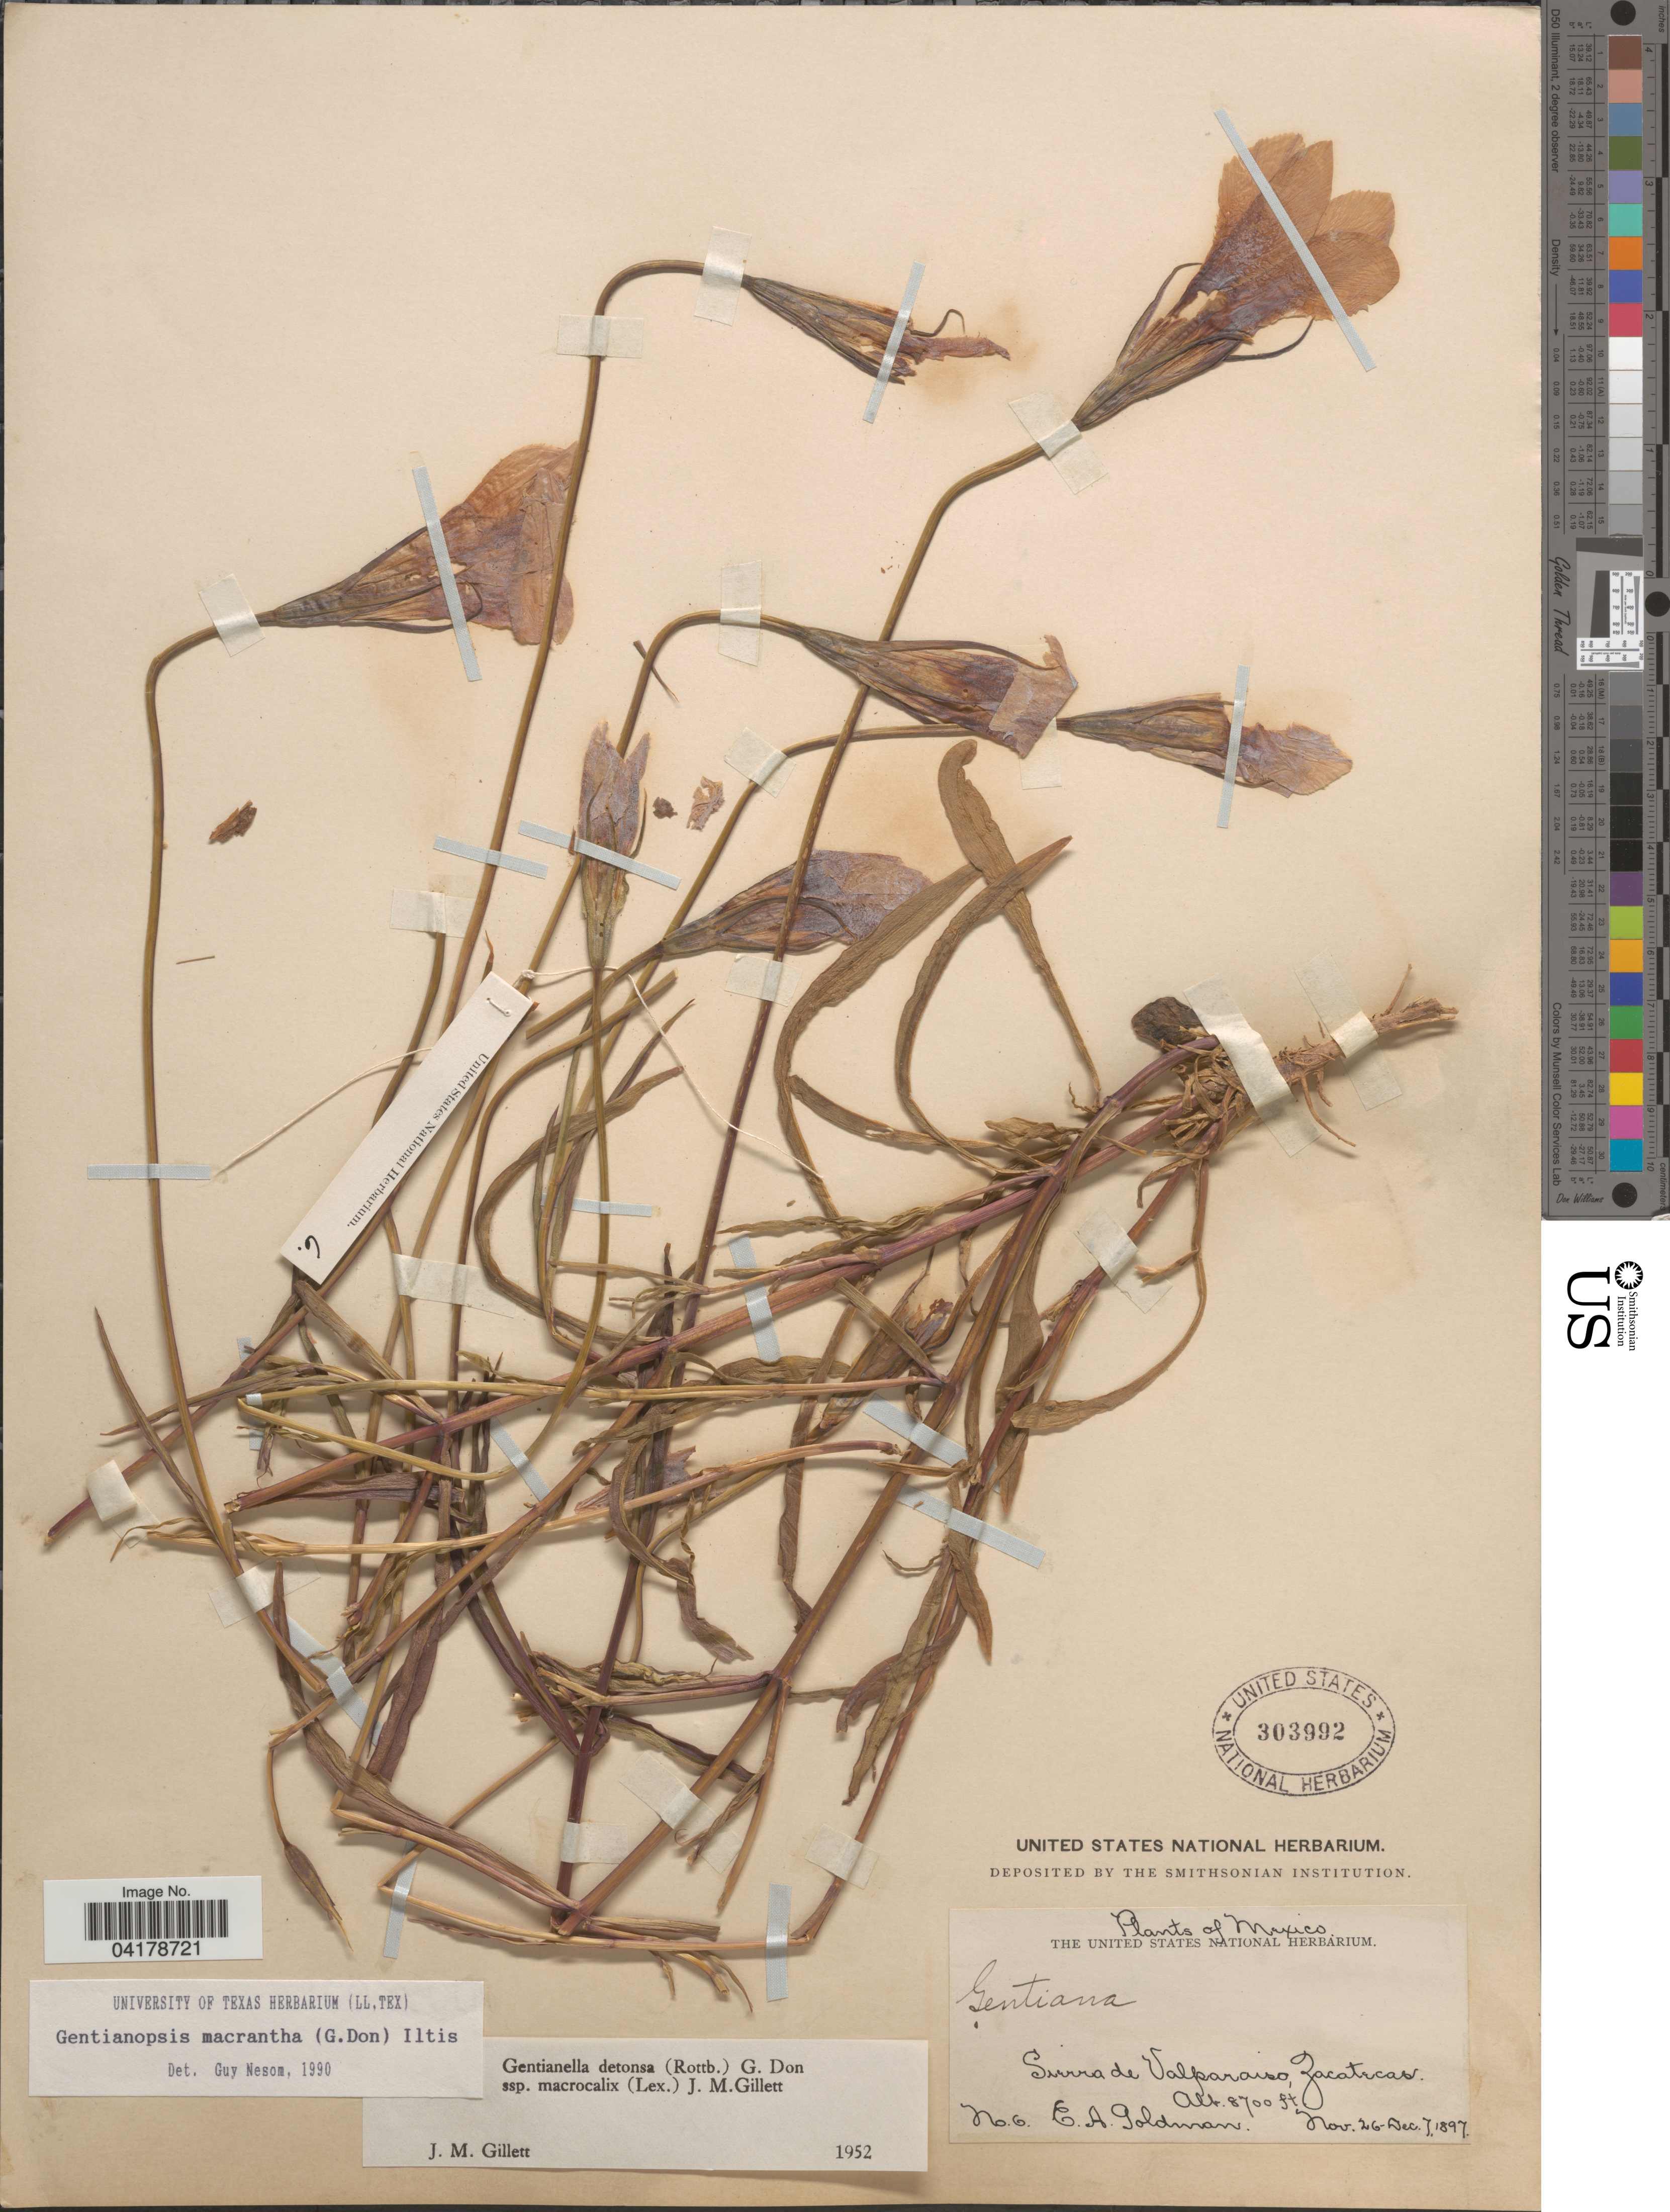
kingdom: Plantae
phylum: Tracheophyta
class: Magnoliopsida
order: Gentianales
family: Gentianaceae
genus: Gentianella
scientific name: Gentianella detonsa subsp. macrocalyx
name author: (Lex.) J.M. Gillett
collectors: E. A. Goldman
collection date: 1897-11-26/1897-12-07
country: Mexico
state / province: Zacatecas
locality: Sierra de Valparaiso.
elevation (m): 2652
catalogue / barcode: US 303992